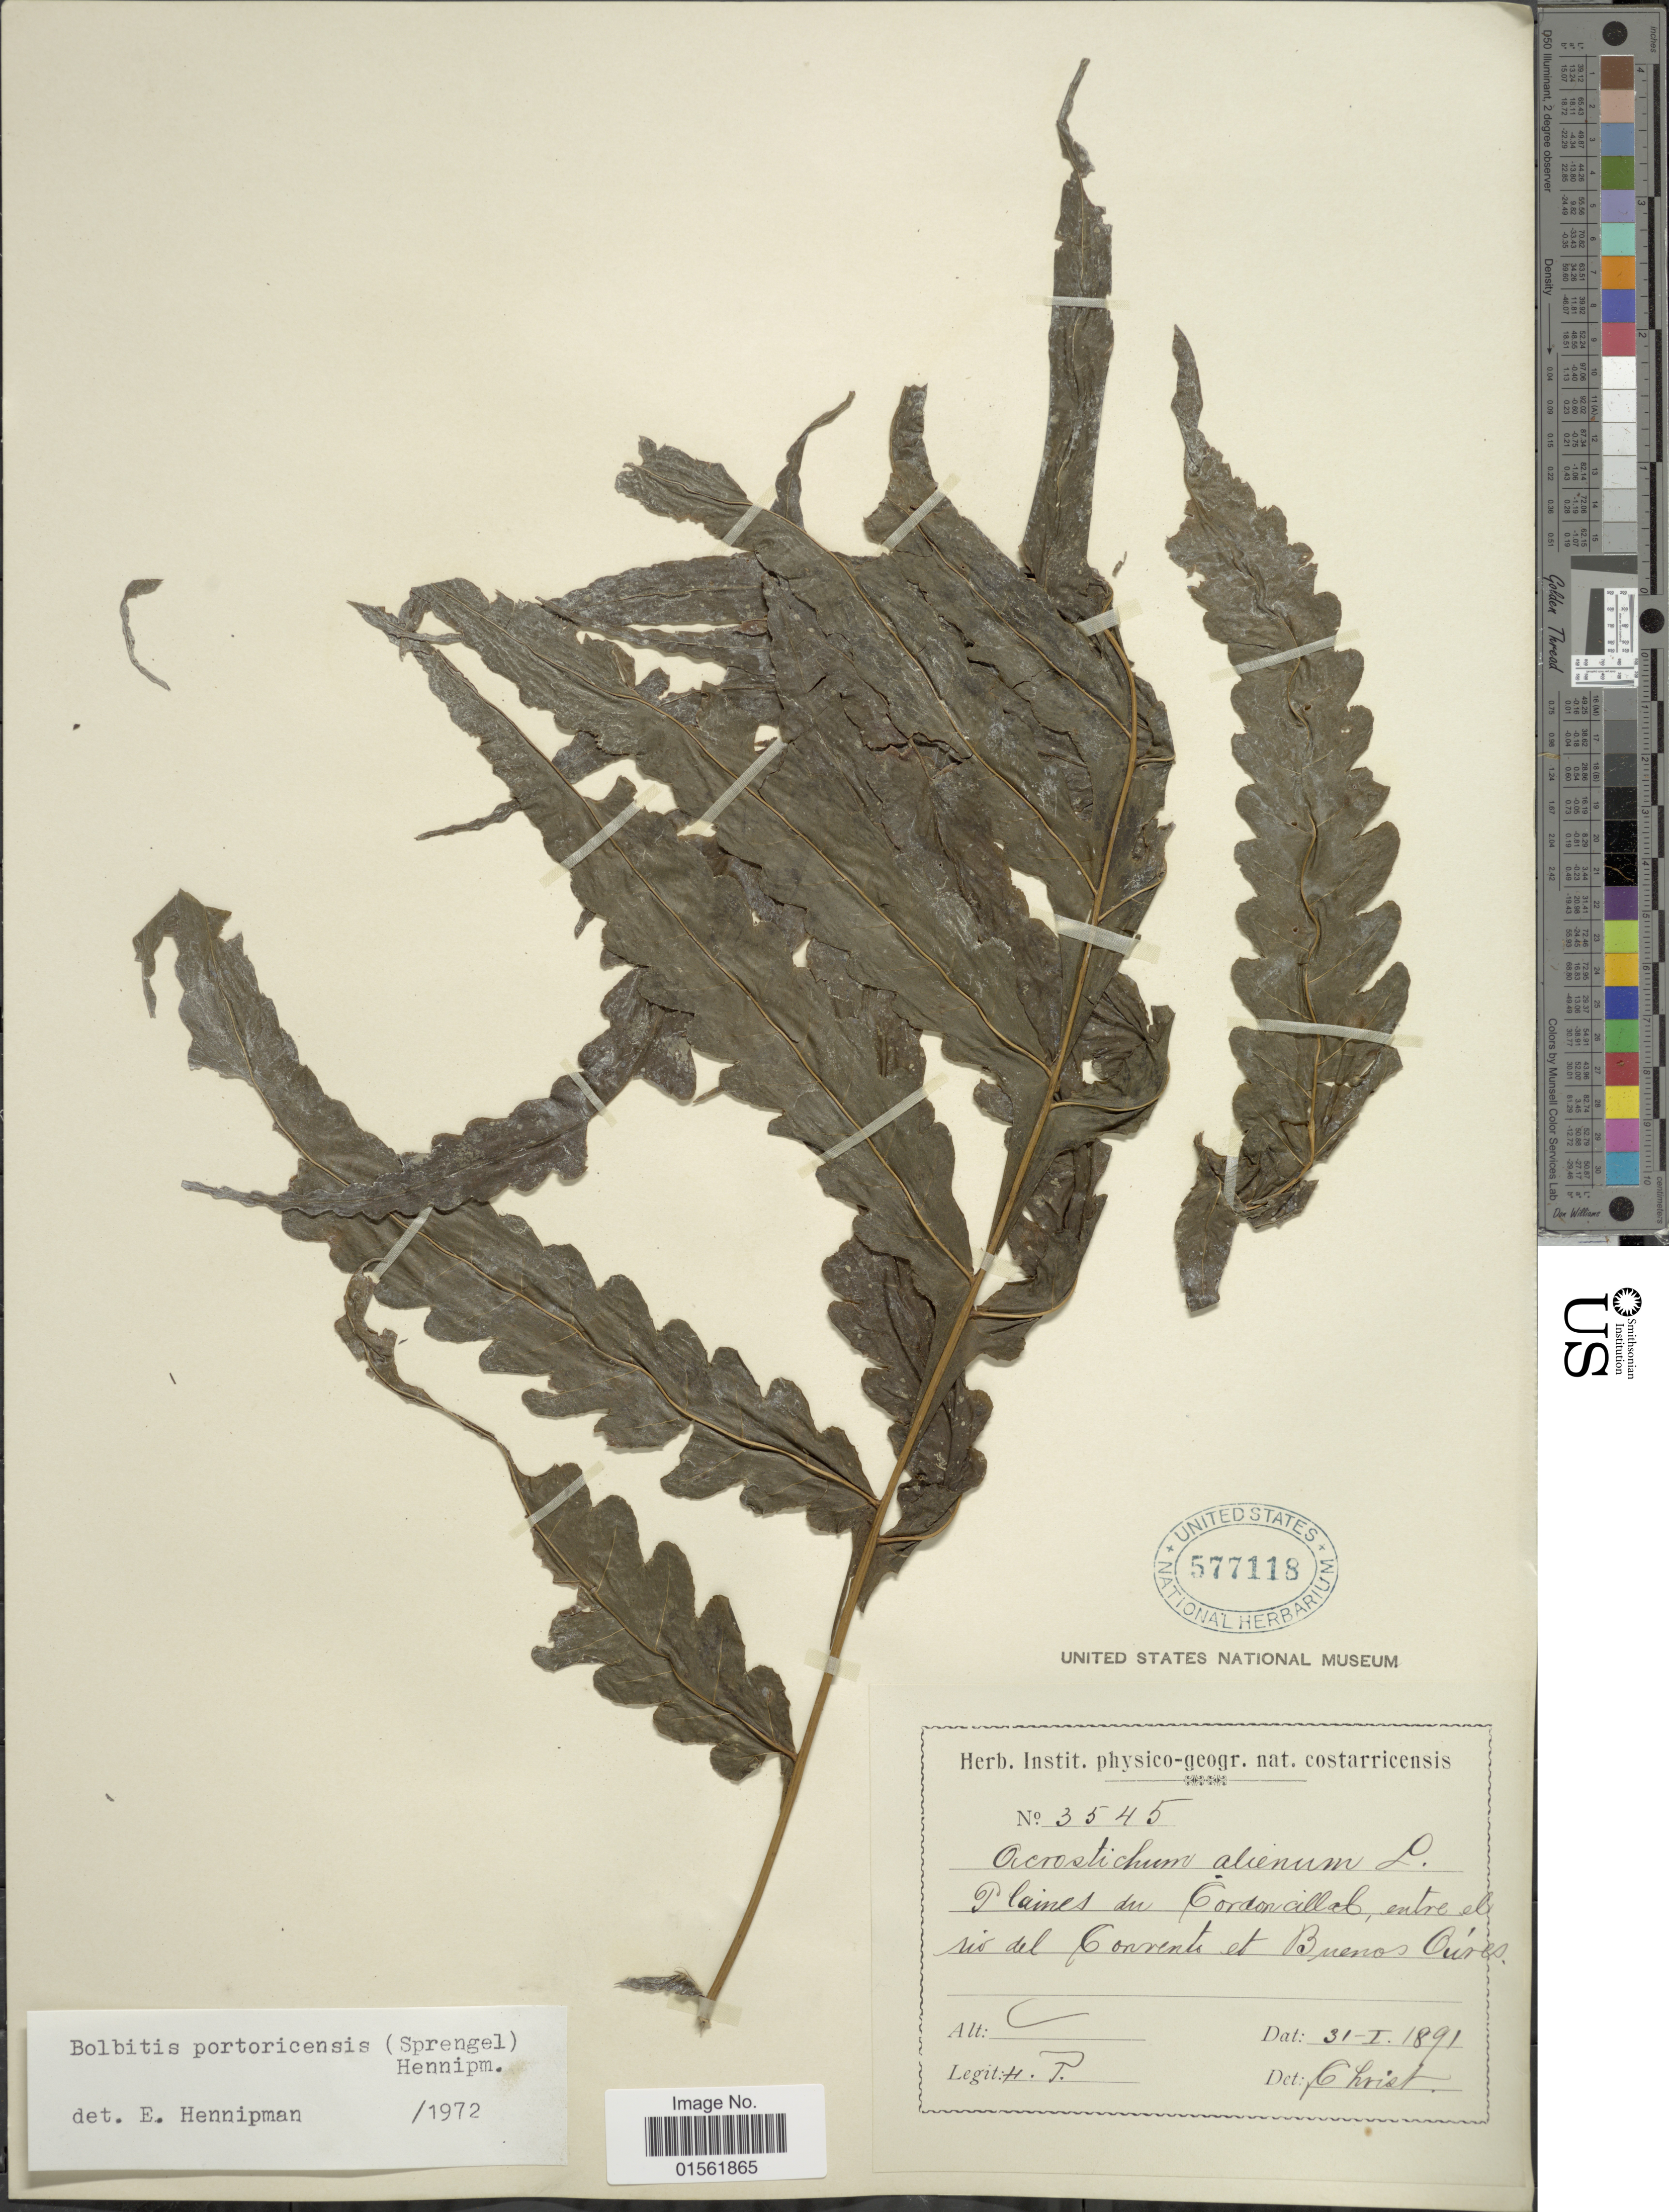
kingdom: Plantae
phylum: Tracheophyta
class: Polypodiopsida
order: Polypodiales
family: Dryopteridaceae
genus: Bolbitis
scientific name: Bolbitis portoricensis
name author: (Spreng.) Hennipman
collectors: H. P.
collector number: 3545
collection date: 1891-01-31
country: Argentina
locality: Plaines du Cordoncillab, entre el rio del Conrente et Buenos Aires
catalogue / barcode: US 577118